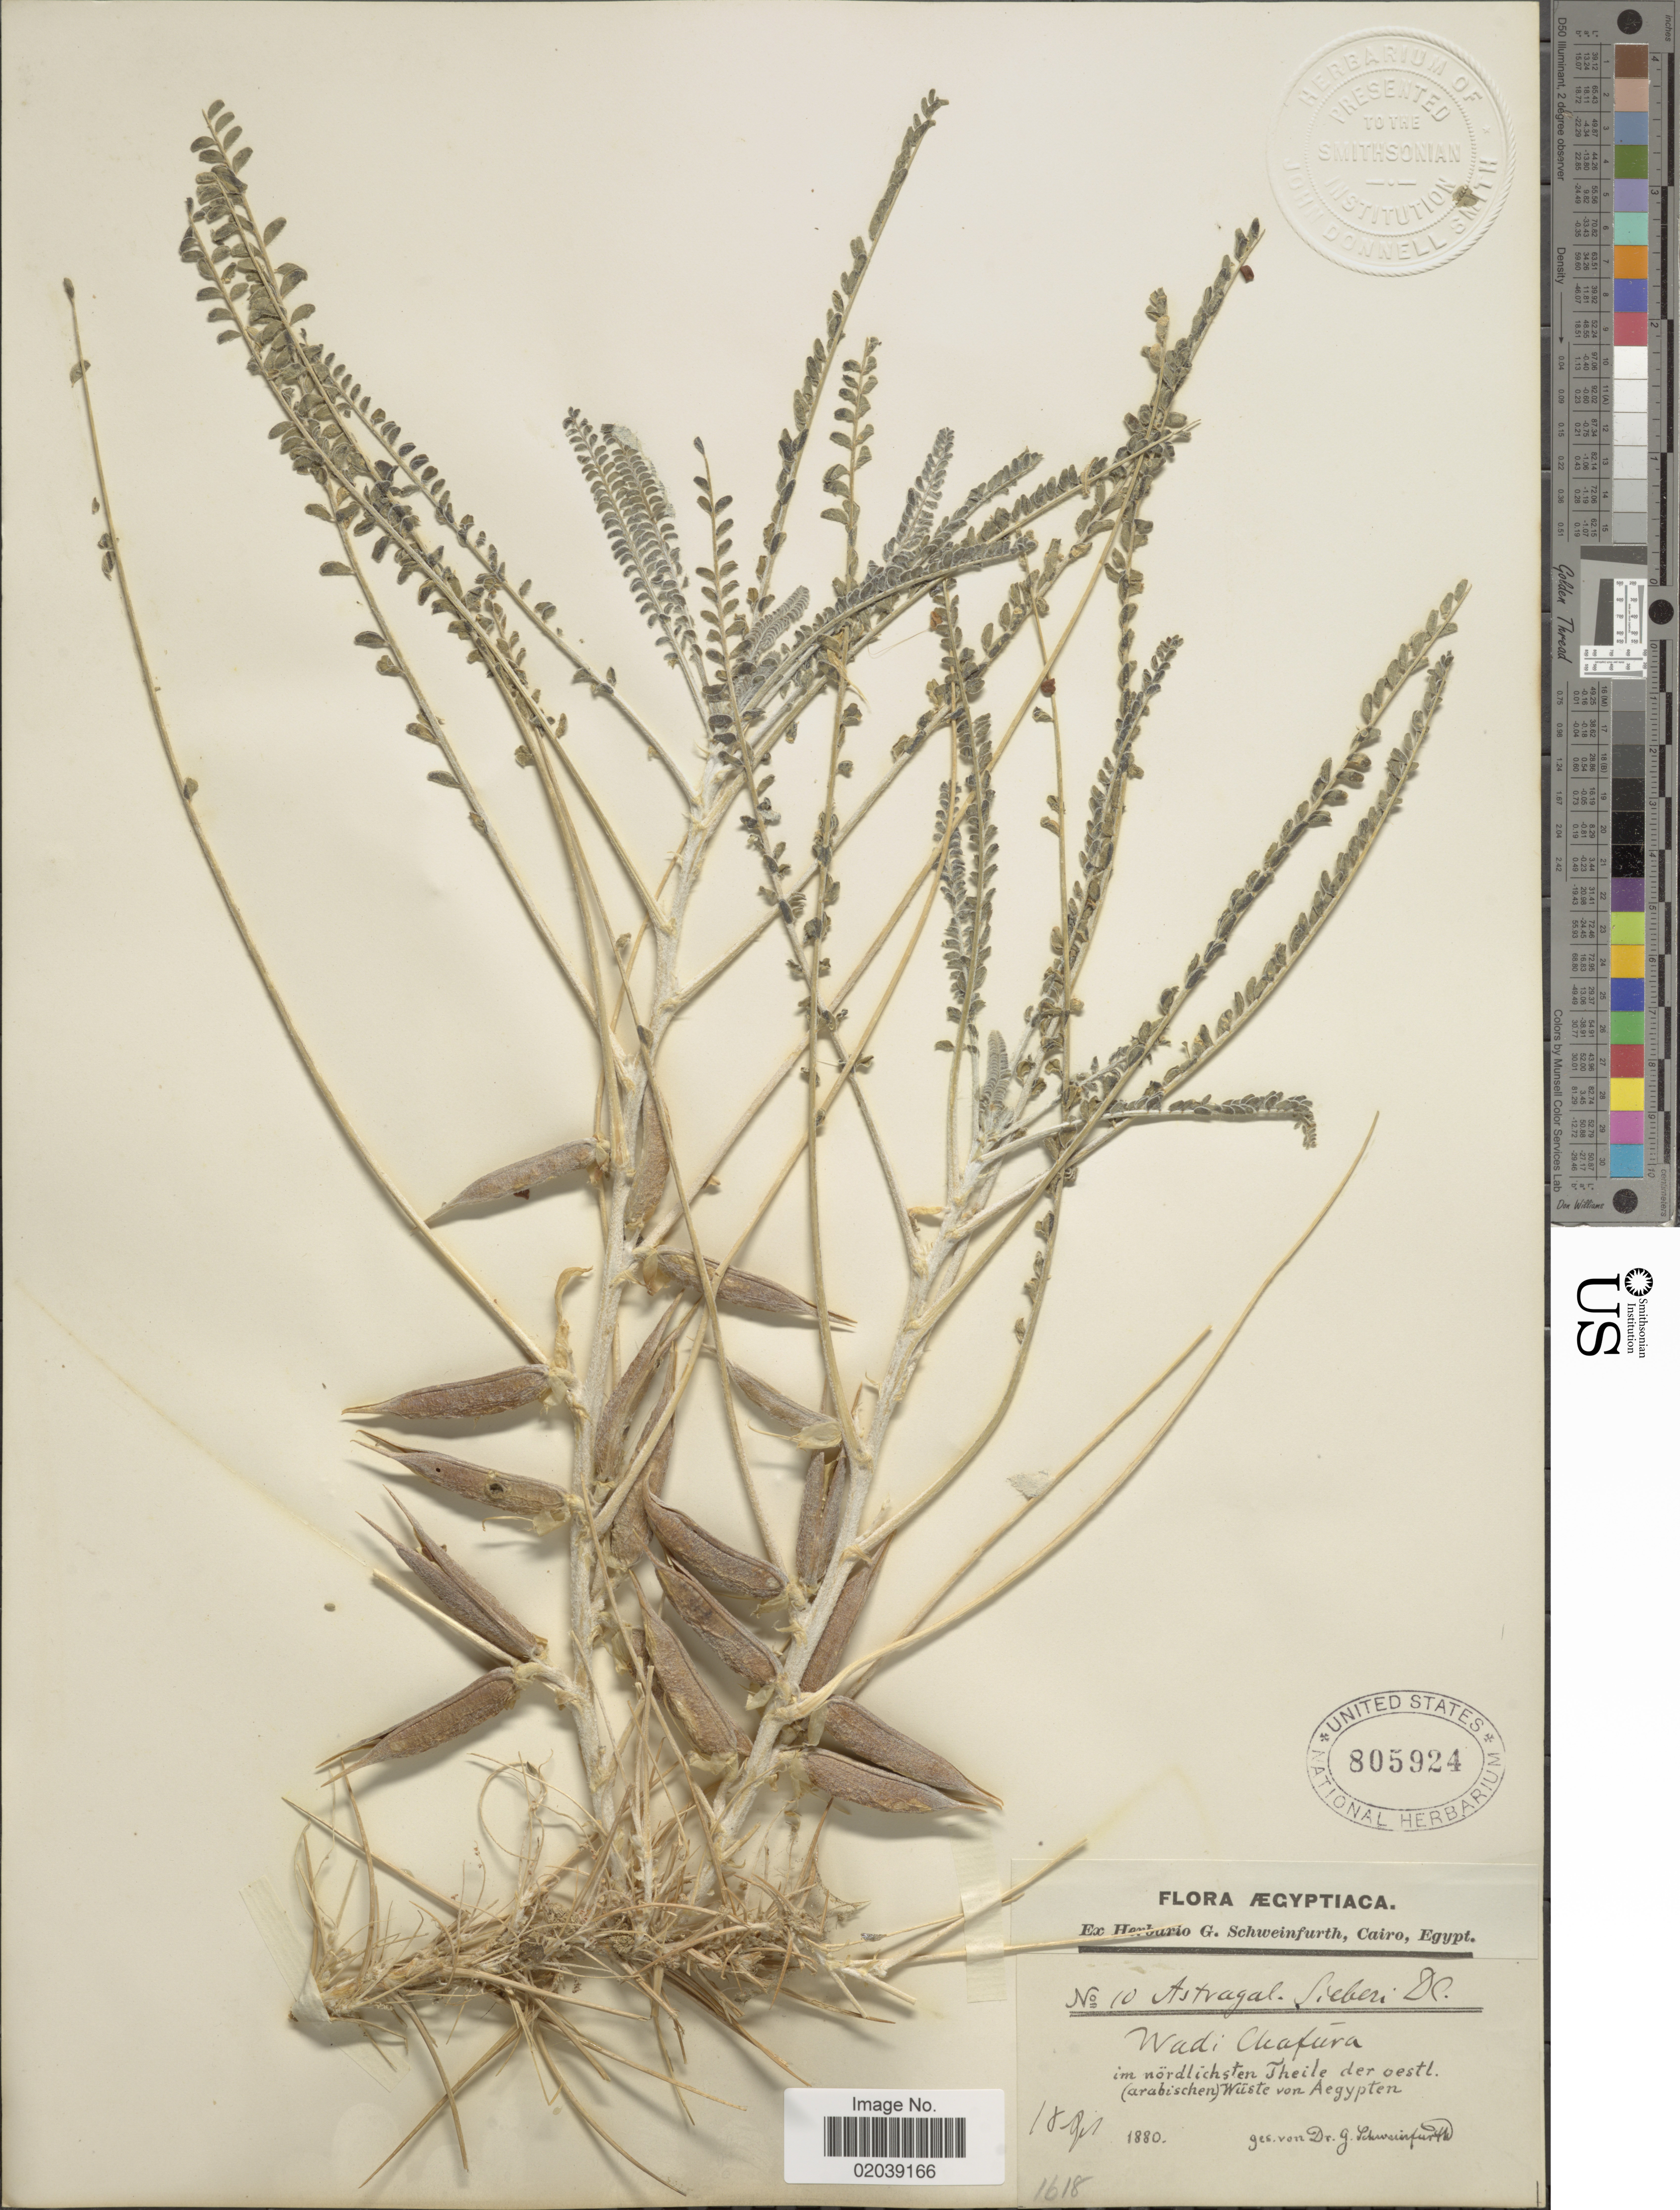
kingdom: Plantae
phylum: Tracheophyta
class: Magnoliopsida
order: Fabales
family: Fabaceae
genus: Astragalus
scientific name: Astragalus sieberi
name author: DC.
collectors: G. A. Schweinfurth (herbarium)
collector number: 10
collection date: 1880-09-08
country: Egypt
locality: Wadi Chafura, im nordlichsten Theile der oestl. (arabischen) Wuste von Aegypten.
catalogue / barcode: US 805924